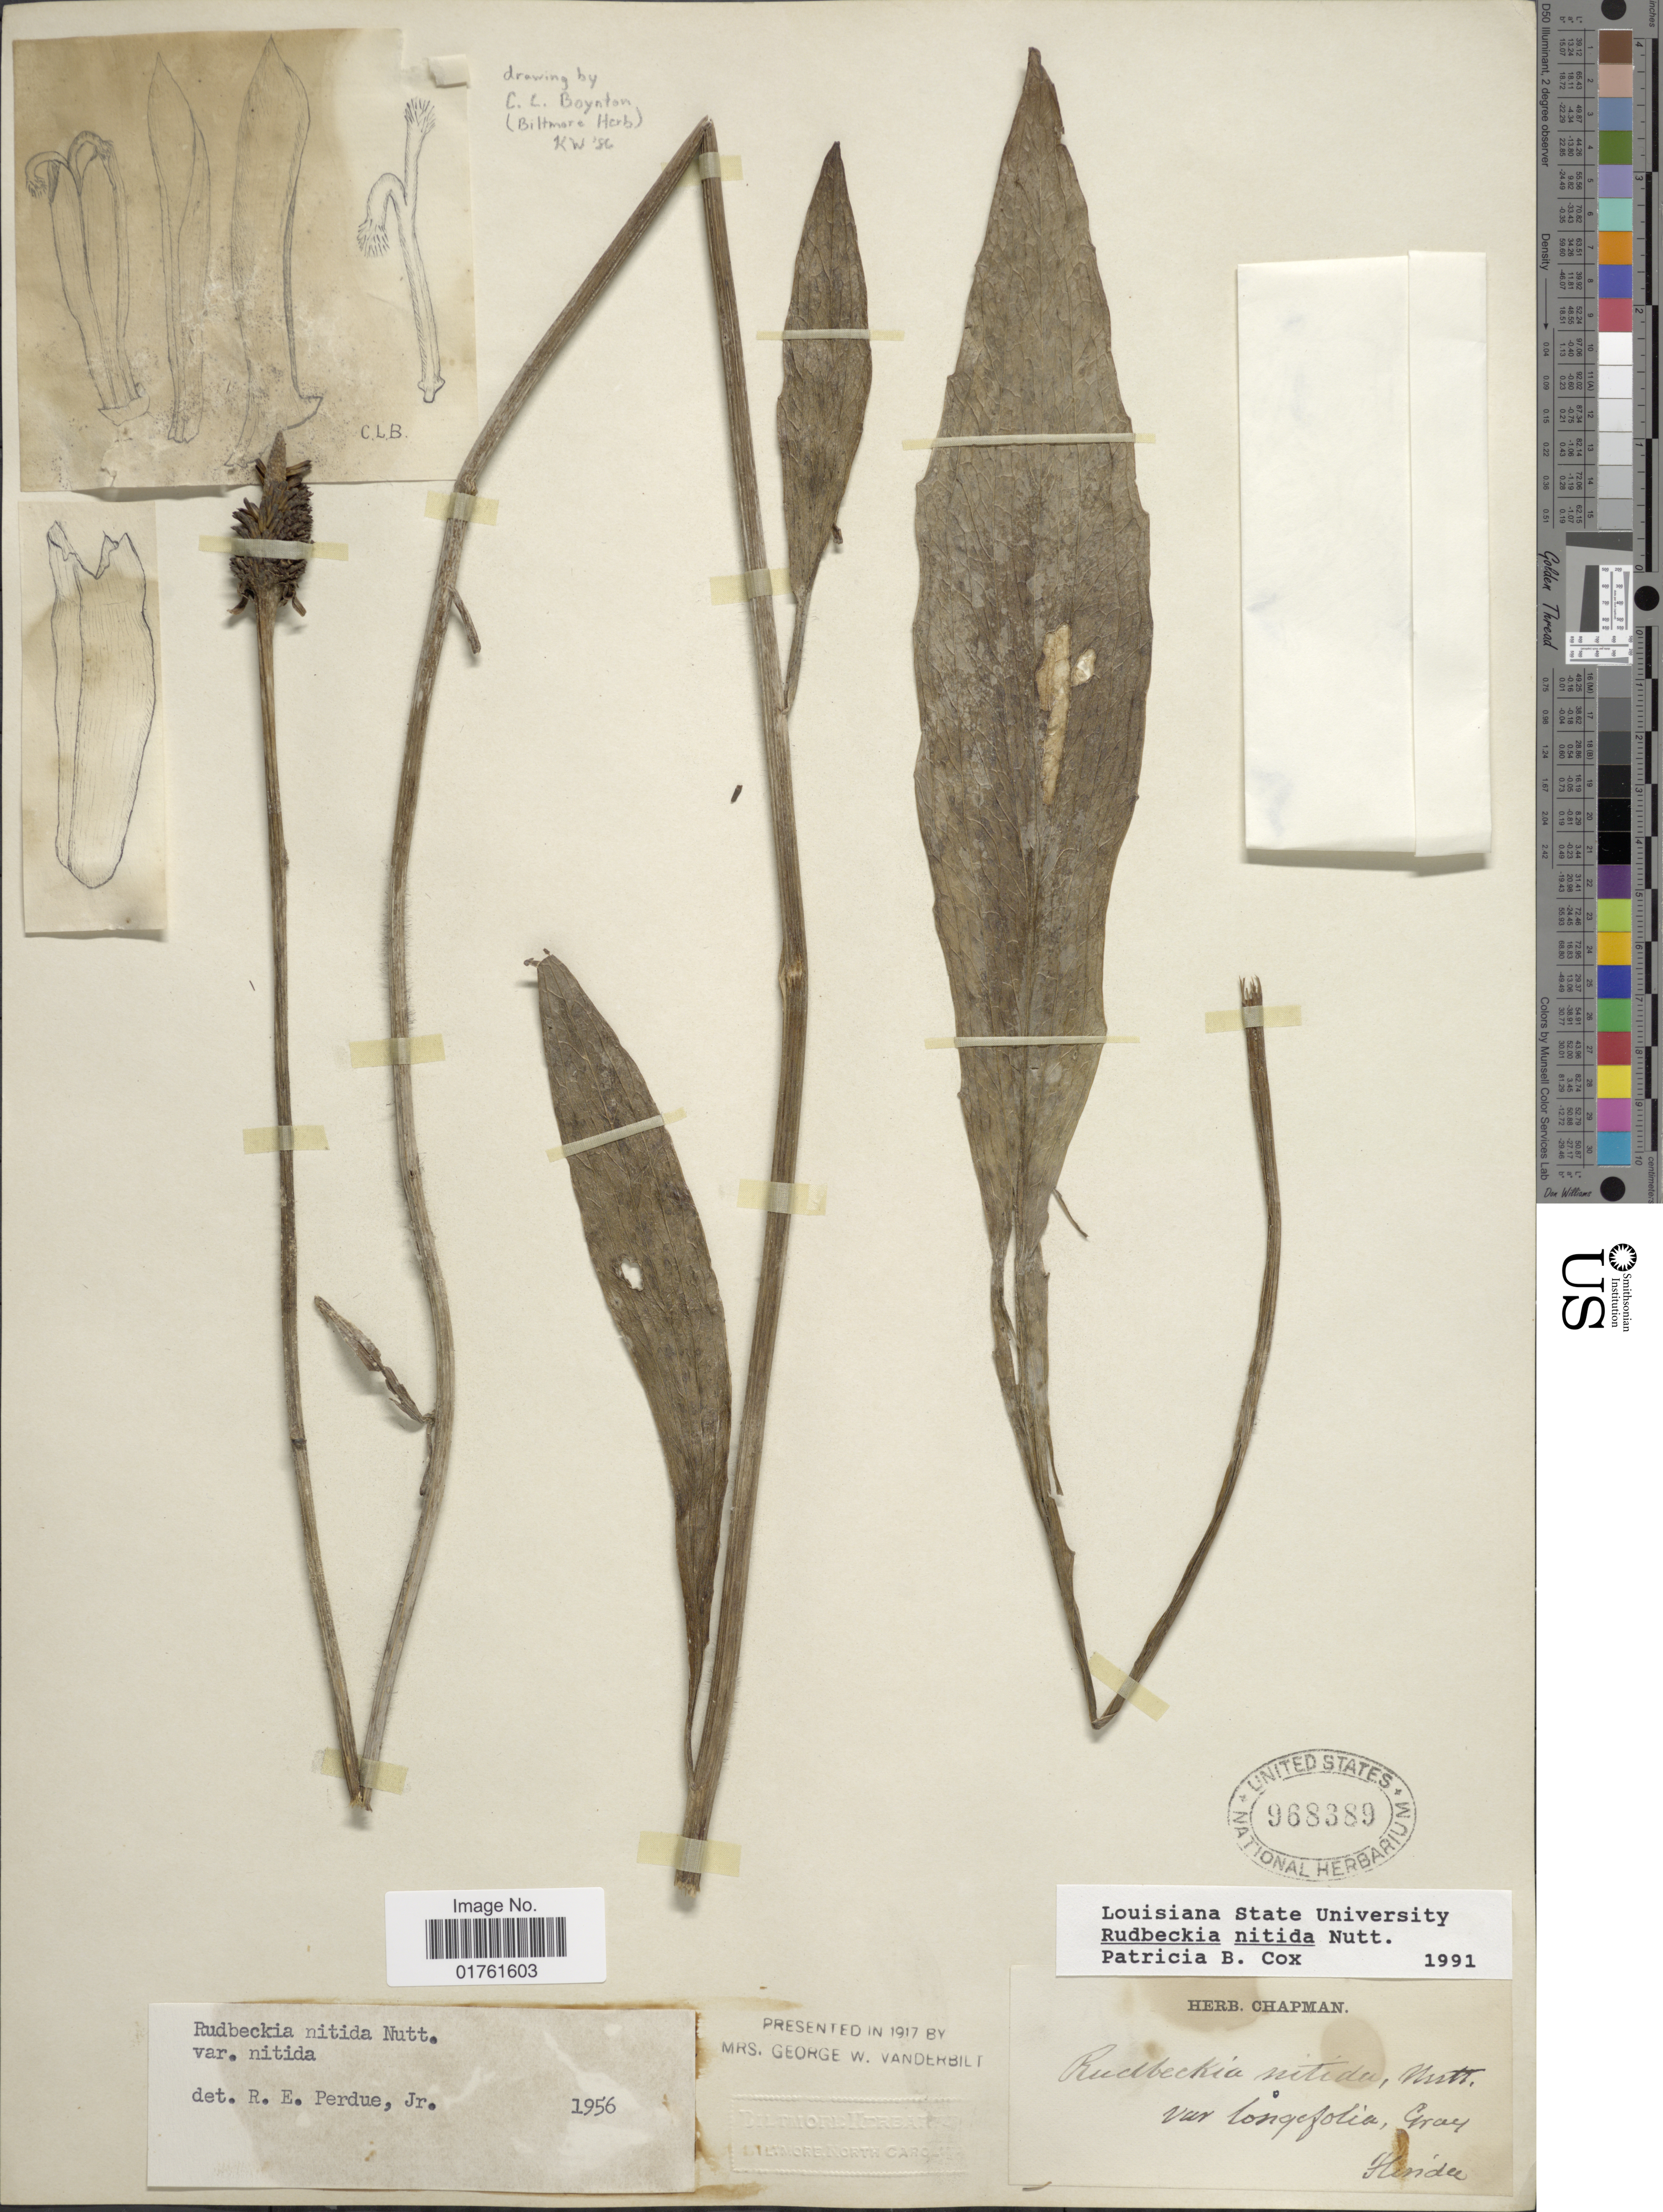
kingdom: Plantae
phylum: Tracheophyta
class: Magnoliopsida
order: Asterales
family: Asteraceae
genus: Rudbeckia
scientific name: Rudbeckia nitida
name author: Nutt.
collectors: ex herb. Chapman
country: United States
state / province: Florida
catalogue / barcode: US 968389